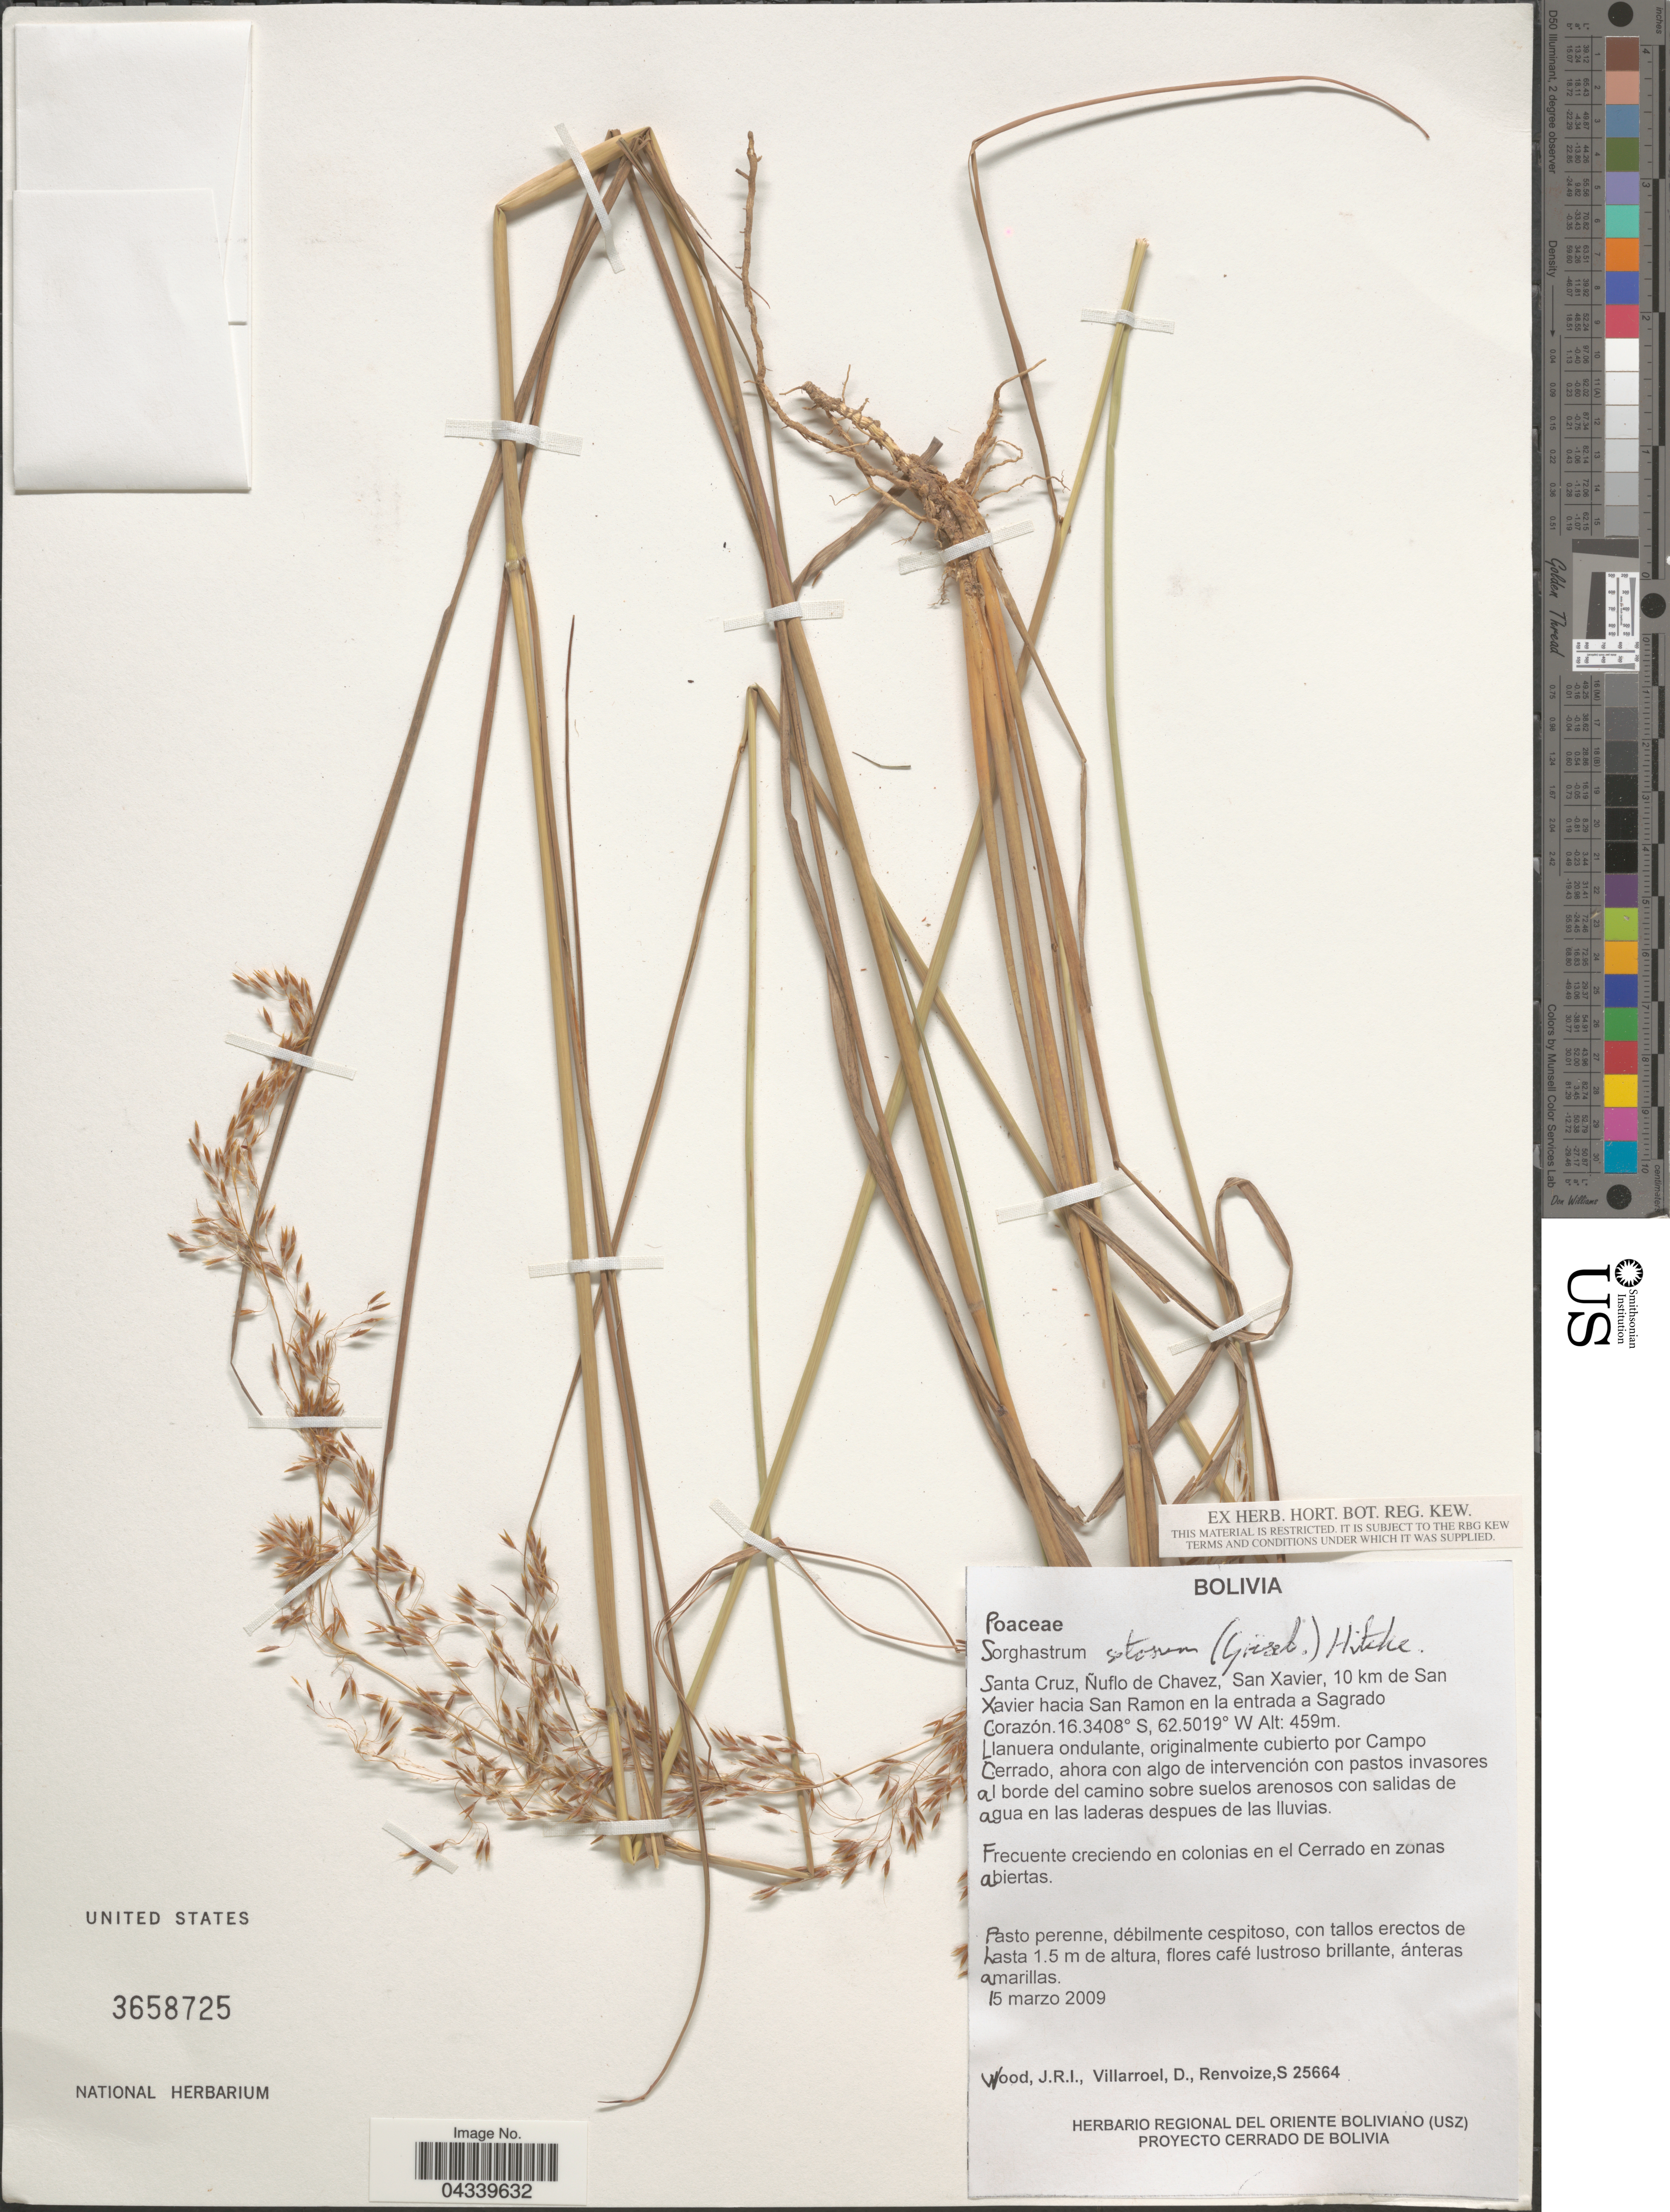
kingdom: Plantae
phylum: Tracheophyta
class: Liliopsida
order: Poales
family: Poaceae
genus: Sorghastrum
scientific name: Sorghastrum setosum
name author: (Griseb.) Hitchc.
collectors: J. R. I. Wood, D. Villarroel & S. A. Renvoize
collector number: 25664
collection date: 2009-03-15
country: Bolivia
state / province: Santa Cruz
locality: Ñuflo de Chavez, San Xavier, 10 km de San Xavier hacia San Ramon en la entrada a Sagrado Corazón.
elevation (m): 459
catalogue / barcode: US 3658725